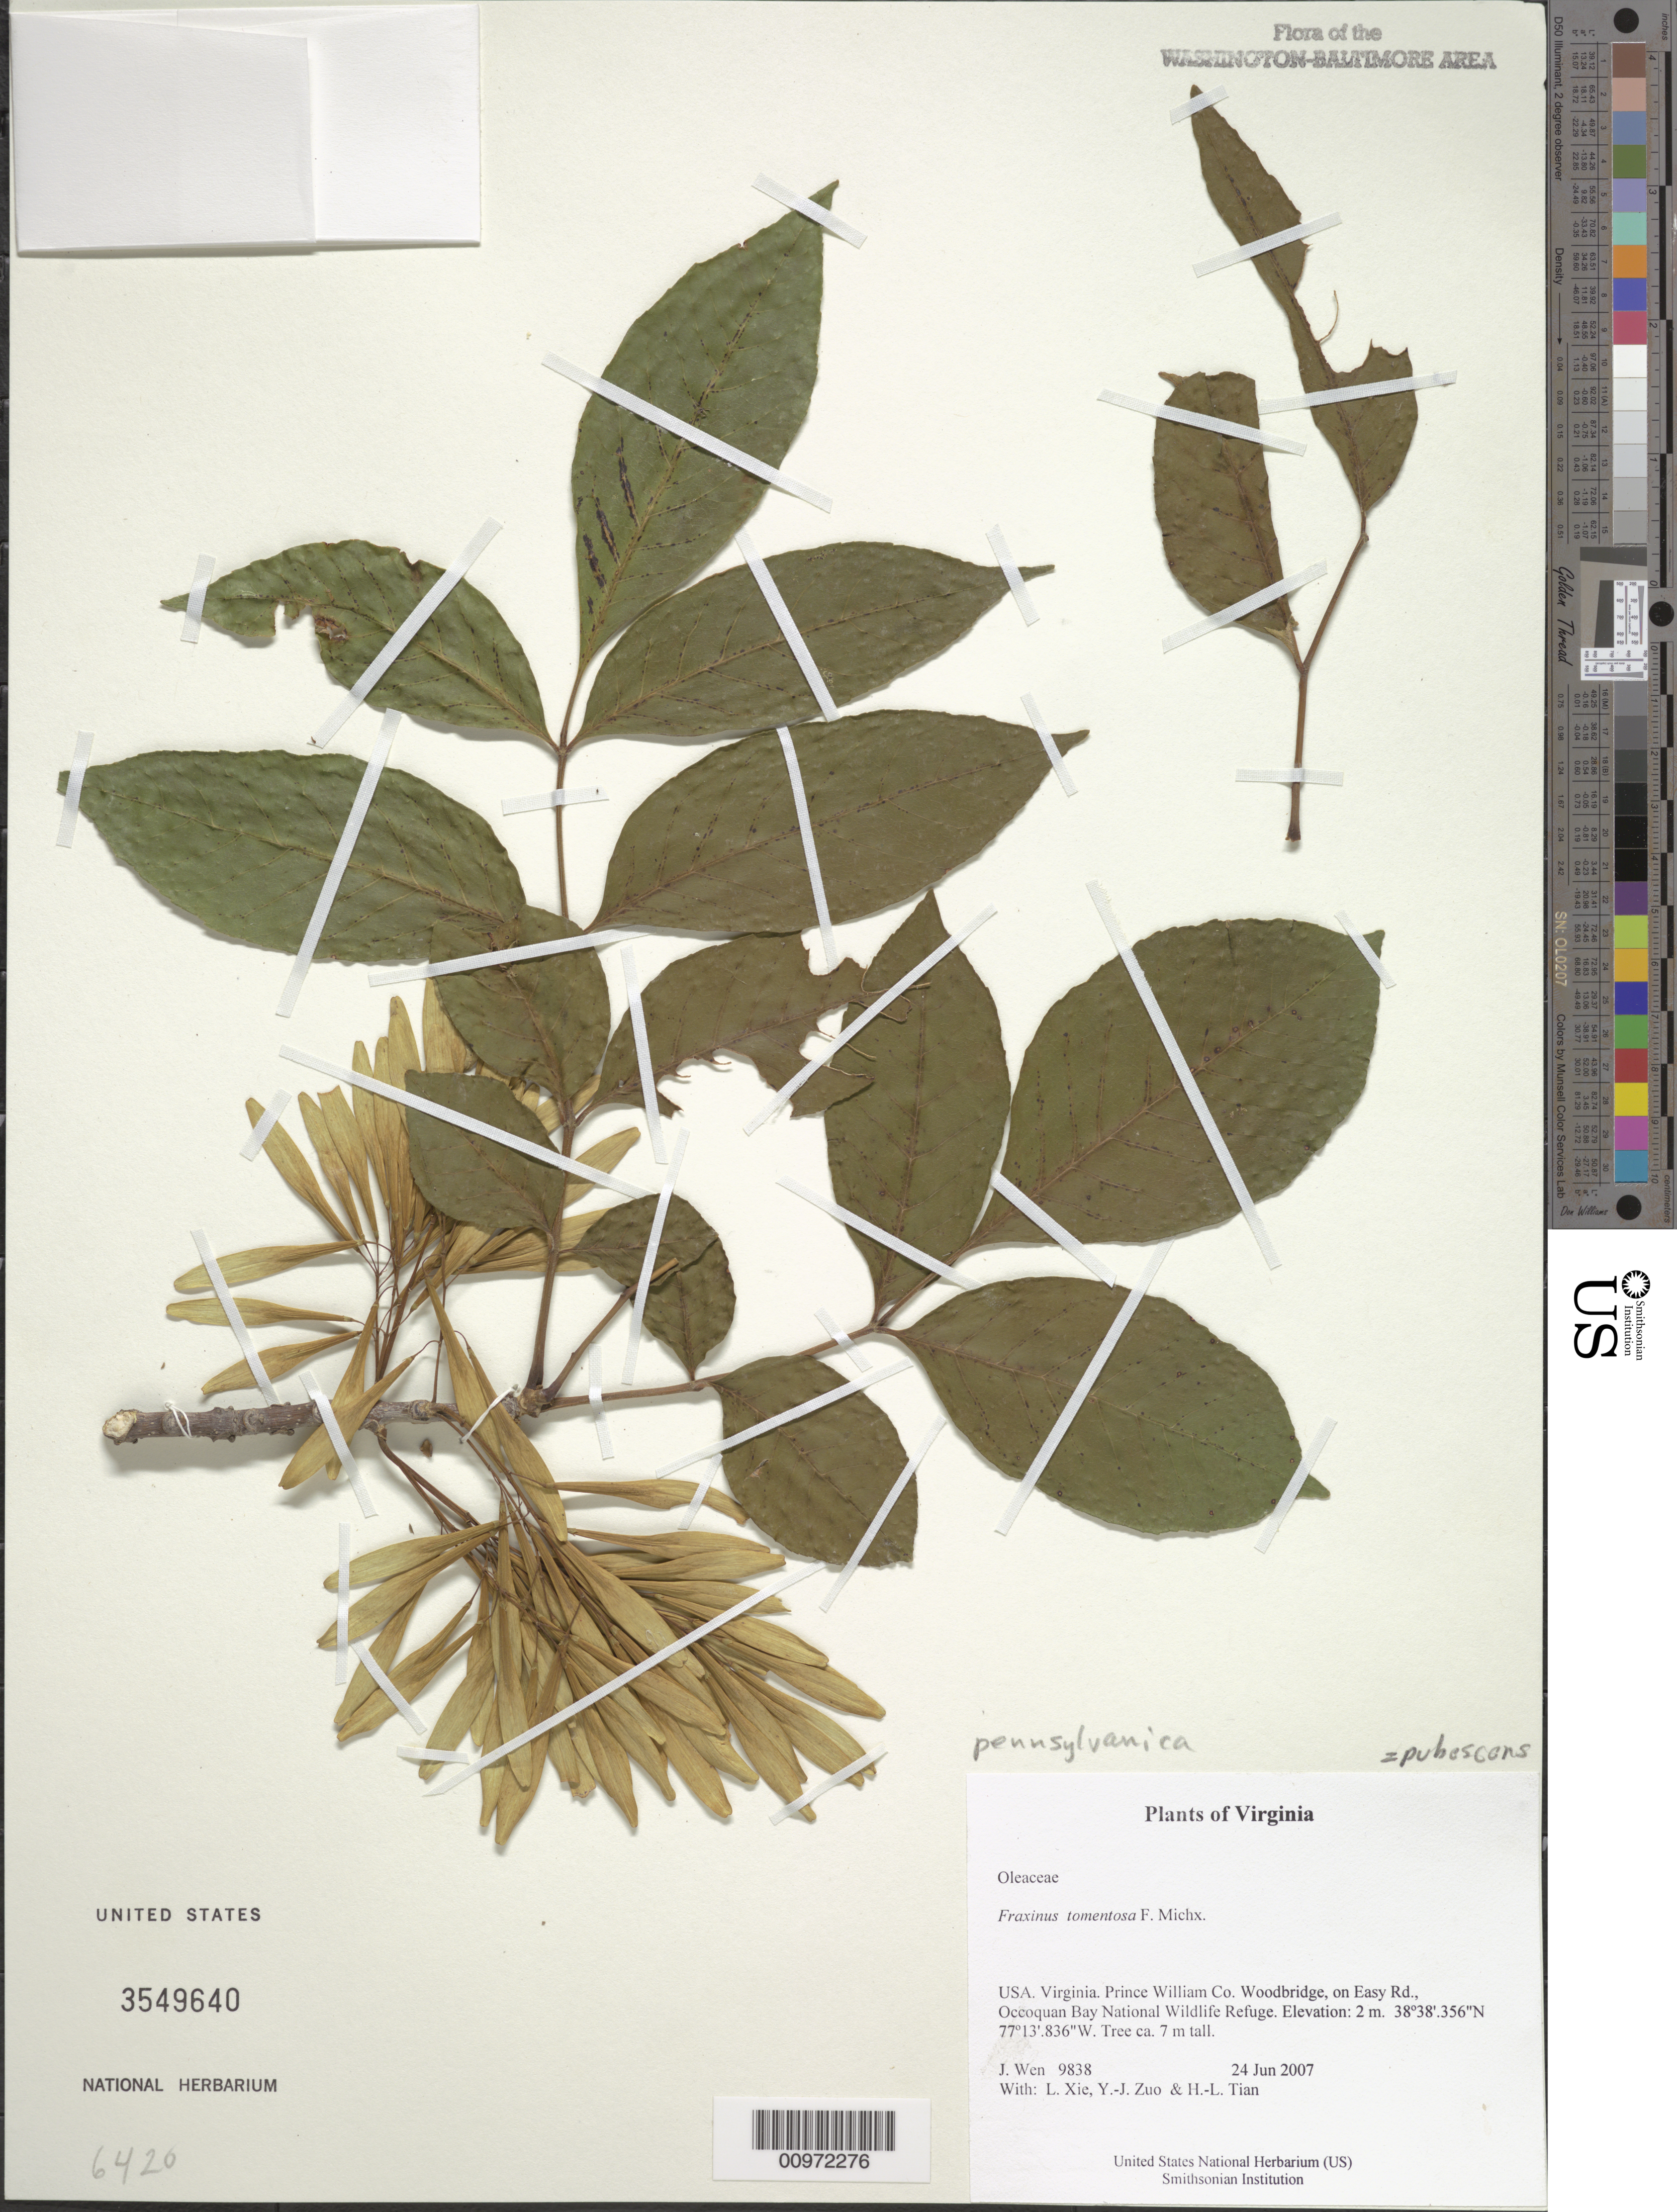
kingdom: Plantae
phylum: Tracheophyta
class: Magnoliopsida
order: Lamiales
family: Oleaceae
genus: Fraxinus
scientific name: Fraxinus pubescens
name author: H.J. Lam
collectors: J. Wen, L. Xie, Y. Zuo & H. Tian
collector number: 9838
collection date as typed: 24 Jun 2007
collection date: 2007-06-24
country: United States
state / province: Virginia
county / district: Prince William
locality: Woodbridge, on Easy Rd., Occoquan Bay National Wildlife Refuge.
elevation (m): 2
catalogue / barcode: US 3549640